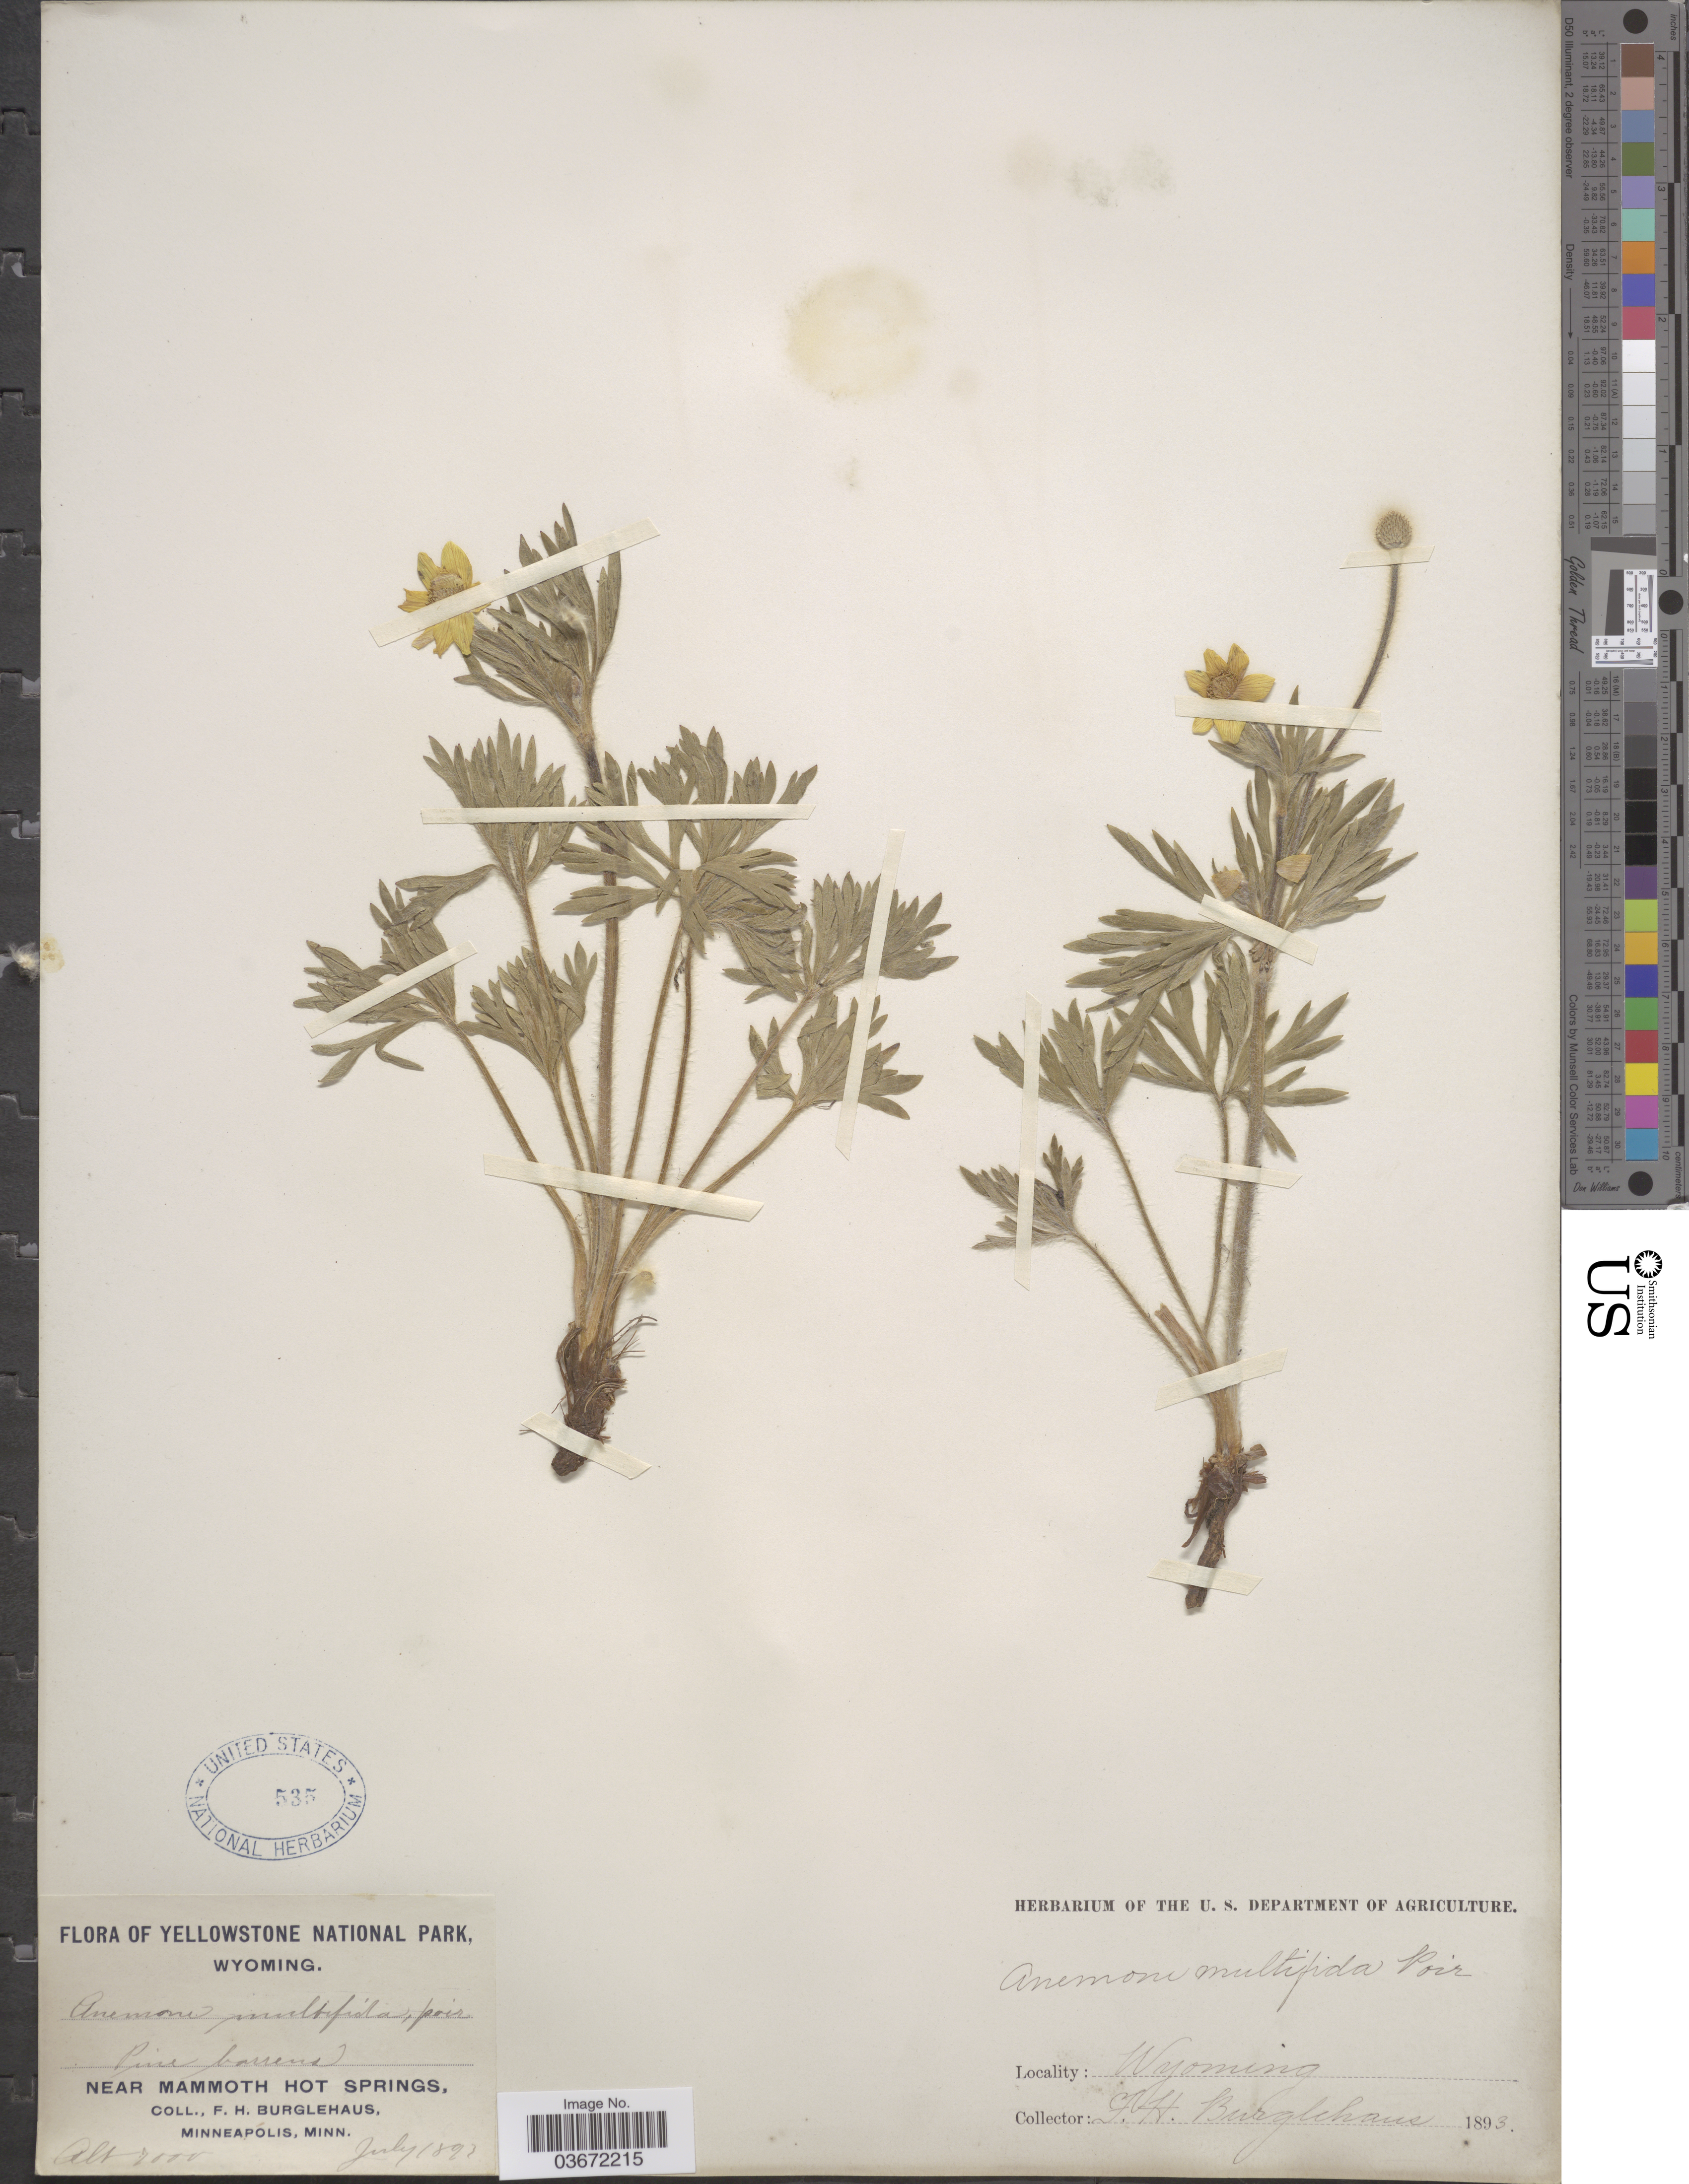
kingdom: Plantae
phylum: Tracheophyta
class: Magnoliopsida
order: Ranunculales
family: Ranunculaceae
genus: Anemone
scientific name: Anemone globosa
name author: (Torr. & A. Gray) Nutt. ex A. Heller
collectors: F. Burglehaus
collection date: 1893-07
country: United States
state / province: Wyoming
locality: Yellowstone National Park. Near Mammoth Hot Springs.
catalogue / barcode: US 535